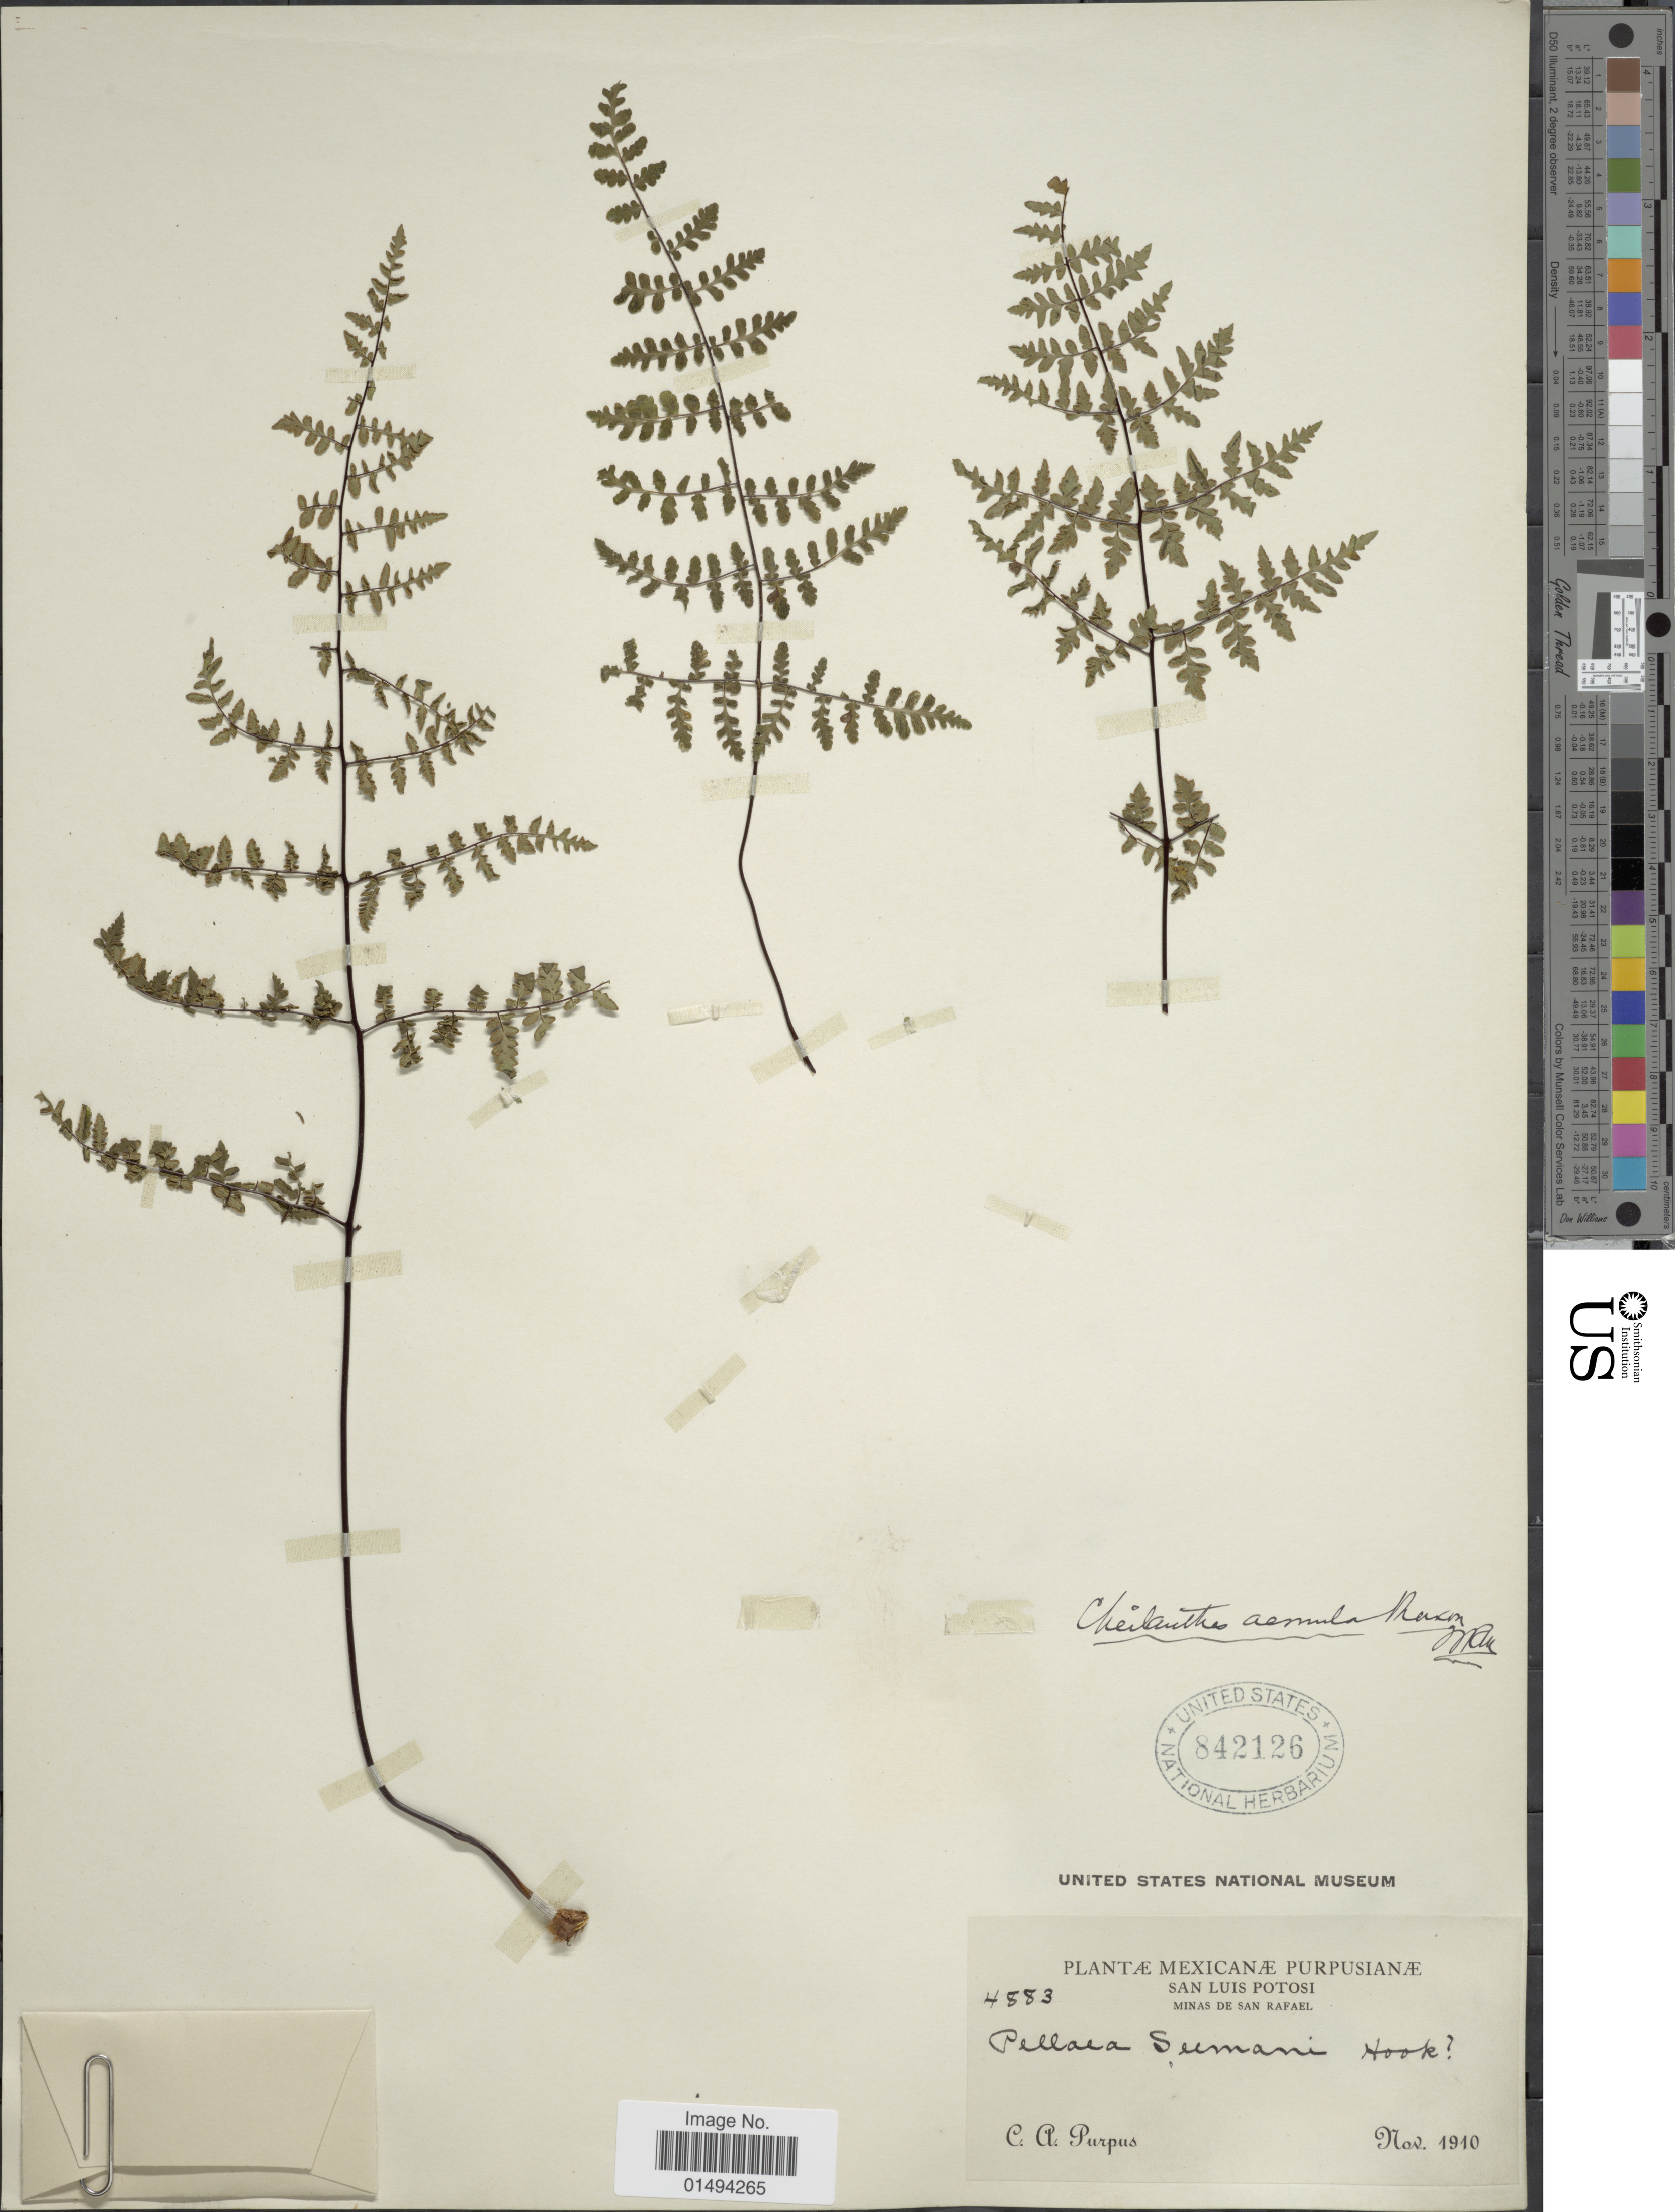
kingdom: Plantae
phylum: Tracheophyta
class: Polypodiopsida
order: Polypodiales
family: Pteridaceae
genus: Myriopteris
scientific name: Myriopteris aemula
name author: (Maxon) Grusz & Windham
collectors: C. A. Purpus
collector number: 4883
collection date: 1910-11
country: Mexico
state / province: San Luis Potosí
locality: Minas de San Rafael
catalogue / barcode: US 842126